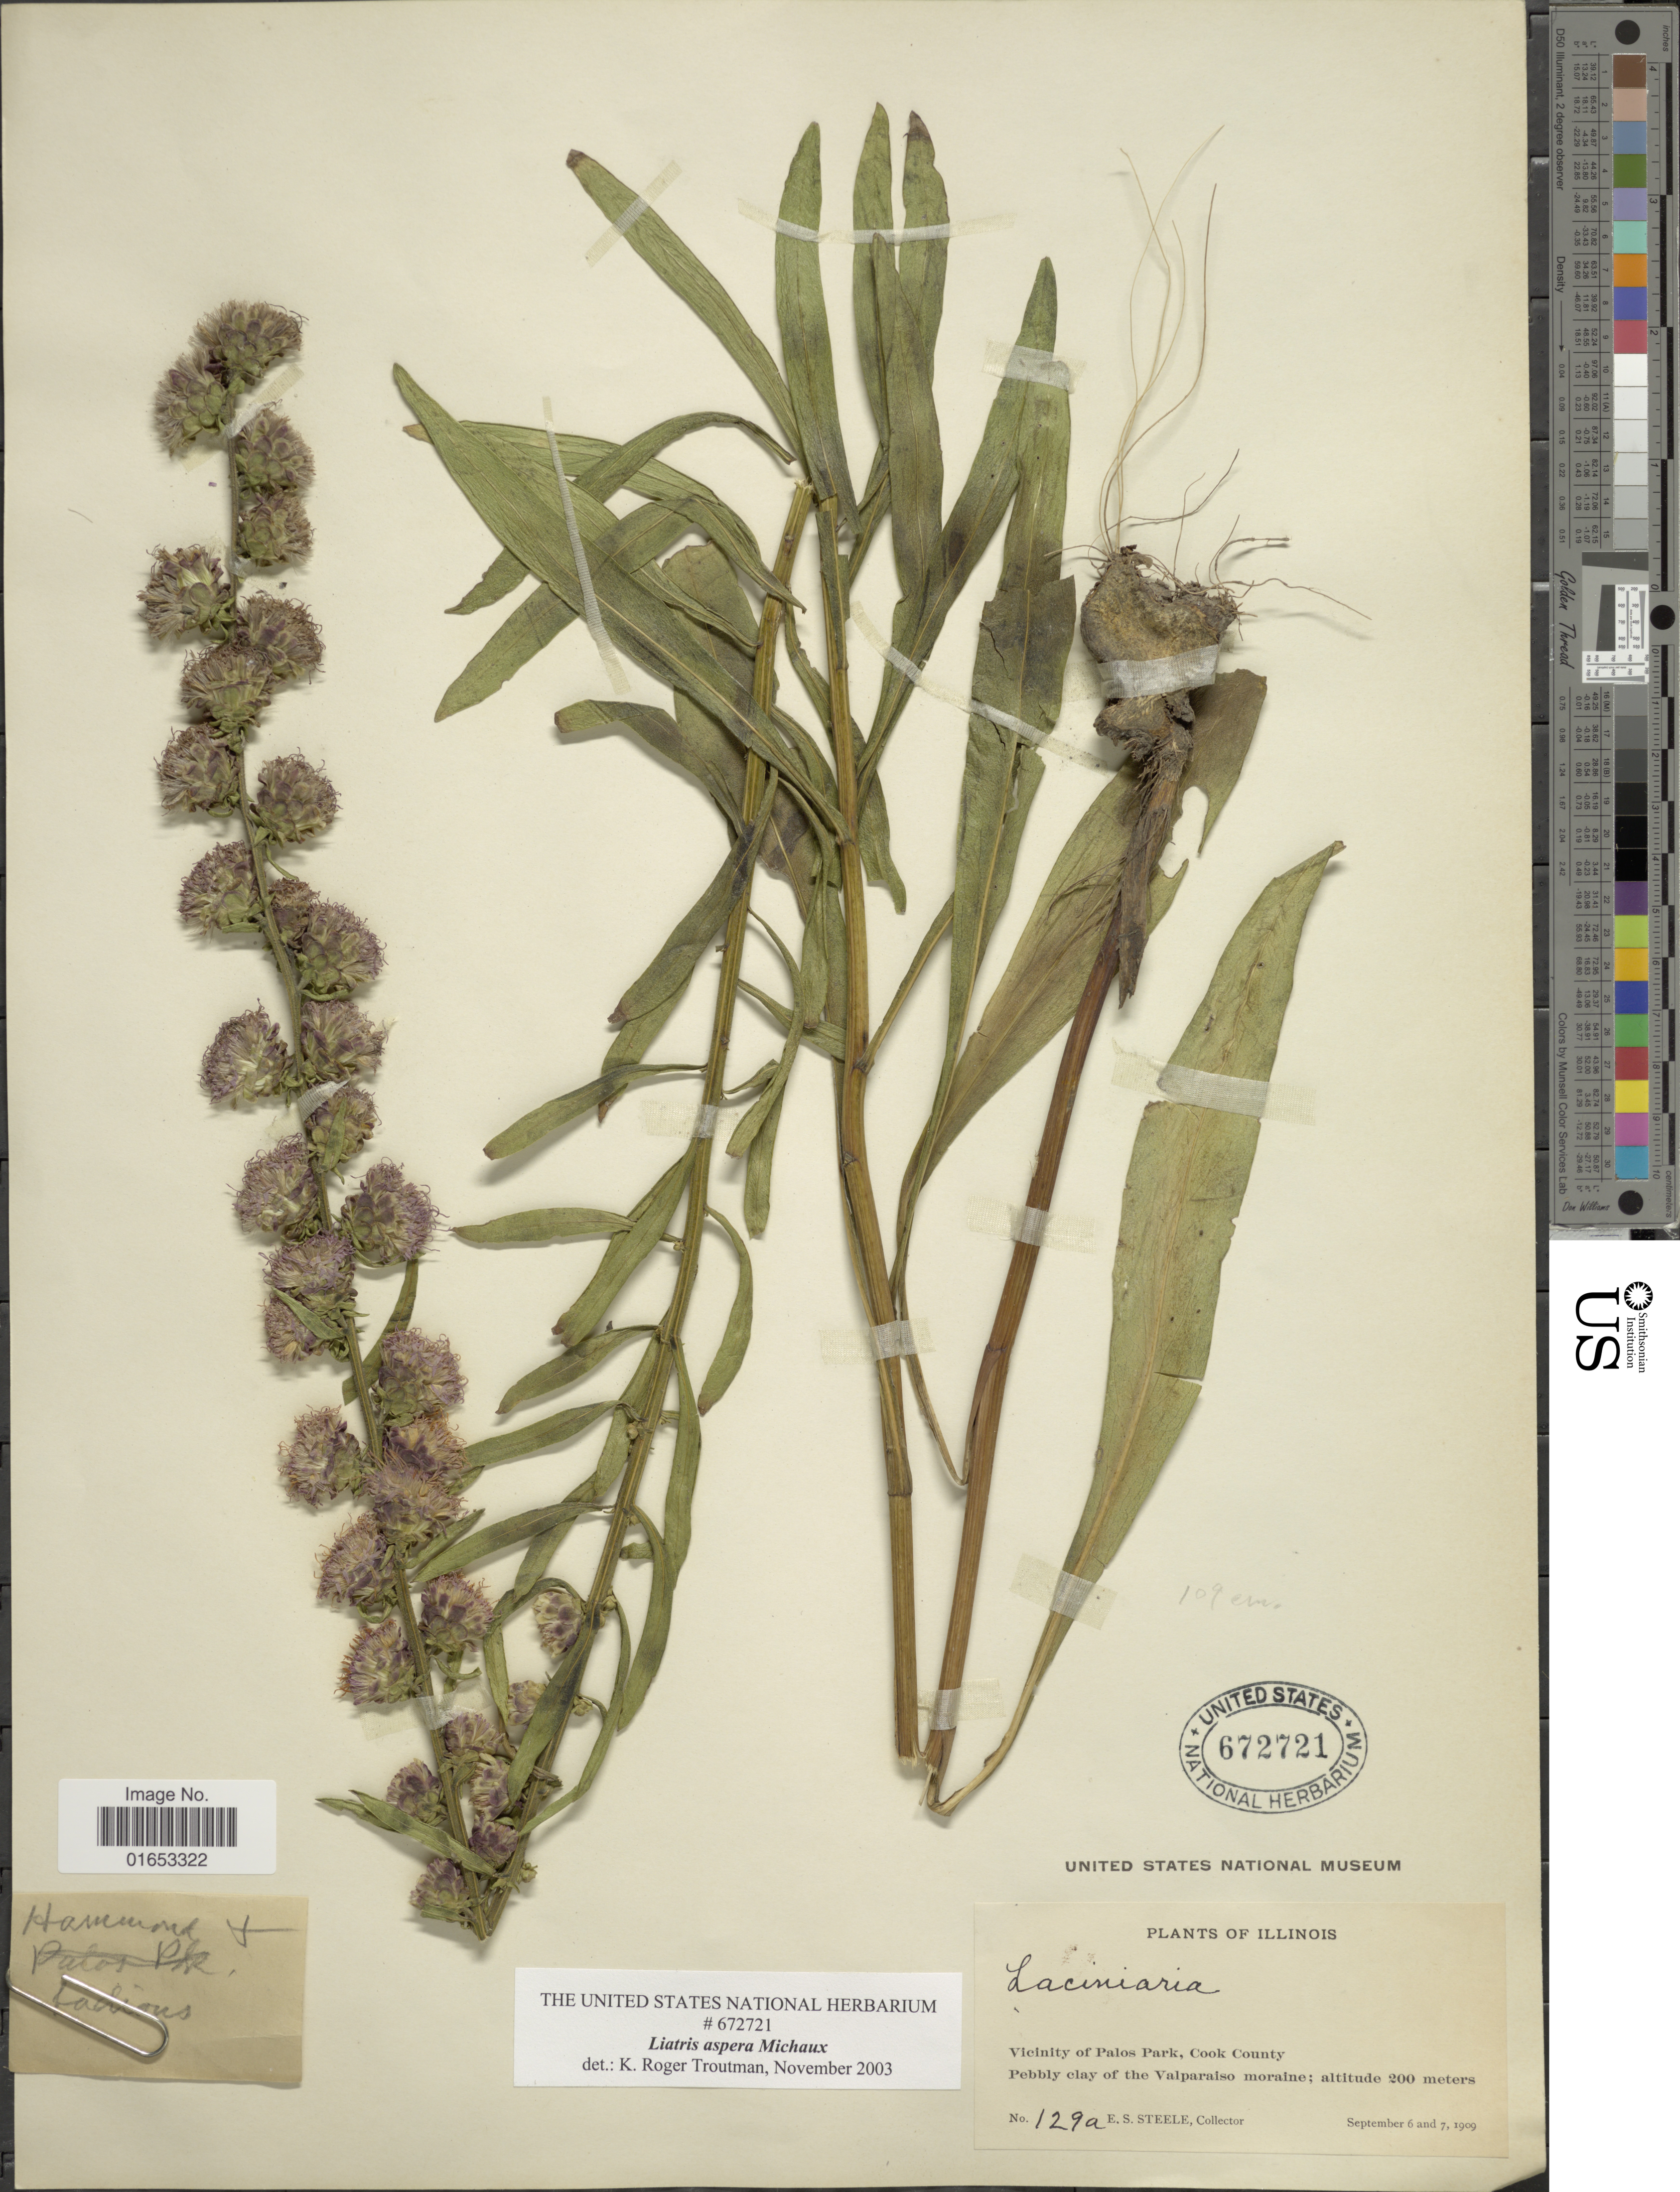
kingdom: Plantae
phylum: Tracheophyta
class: Magnoliopsida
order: Asterales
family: Asteraceae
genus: Liatris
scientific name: Liatris aspera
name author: Michx.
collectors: E. Steele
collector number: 129a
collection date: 1909-09-06/1909-09-07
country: United States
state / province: Illinois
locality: Vicinity of Palos Park, Cook County, Pebbly clay of the Valparaiso moraine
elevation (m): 200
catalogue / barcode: US 672721